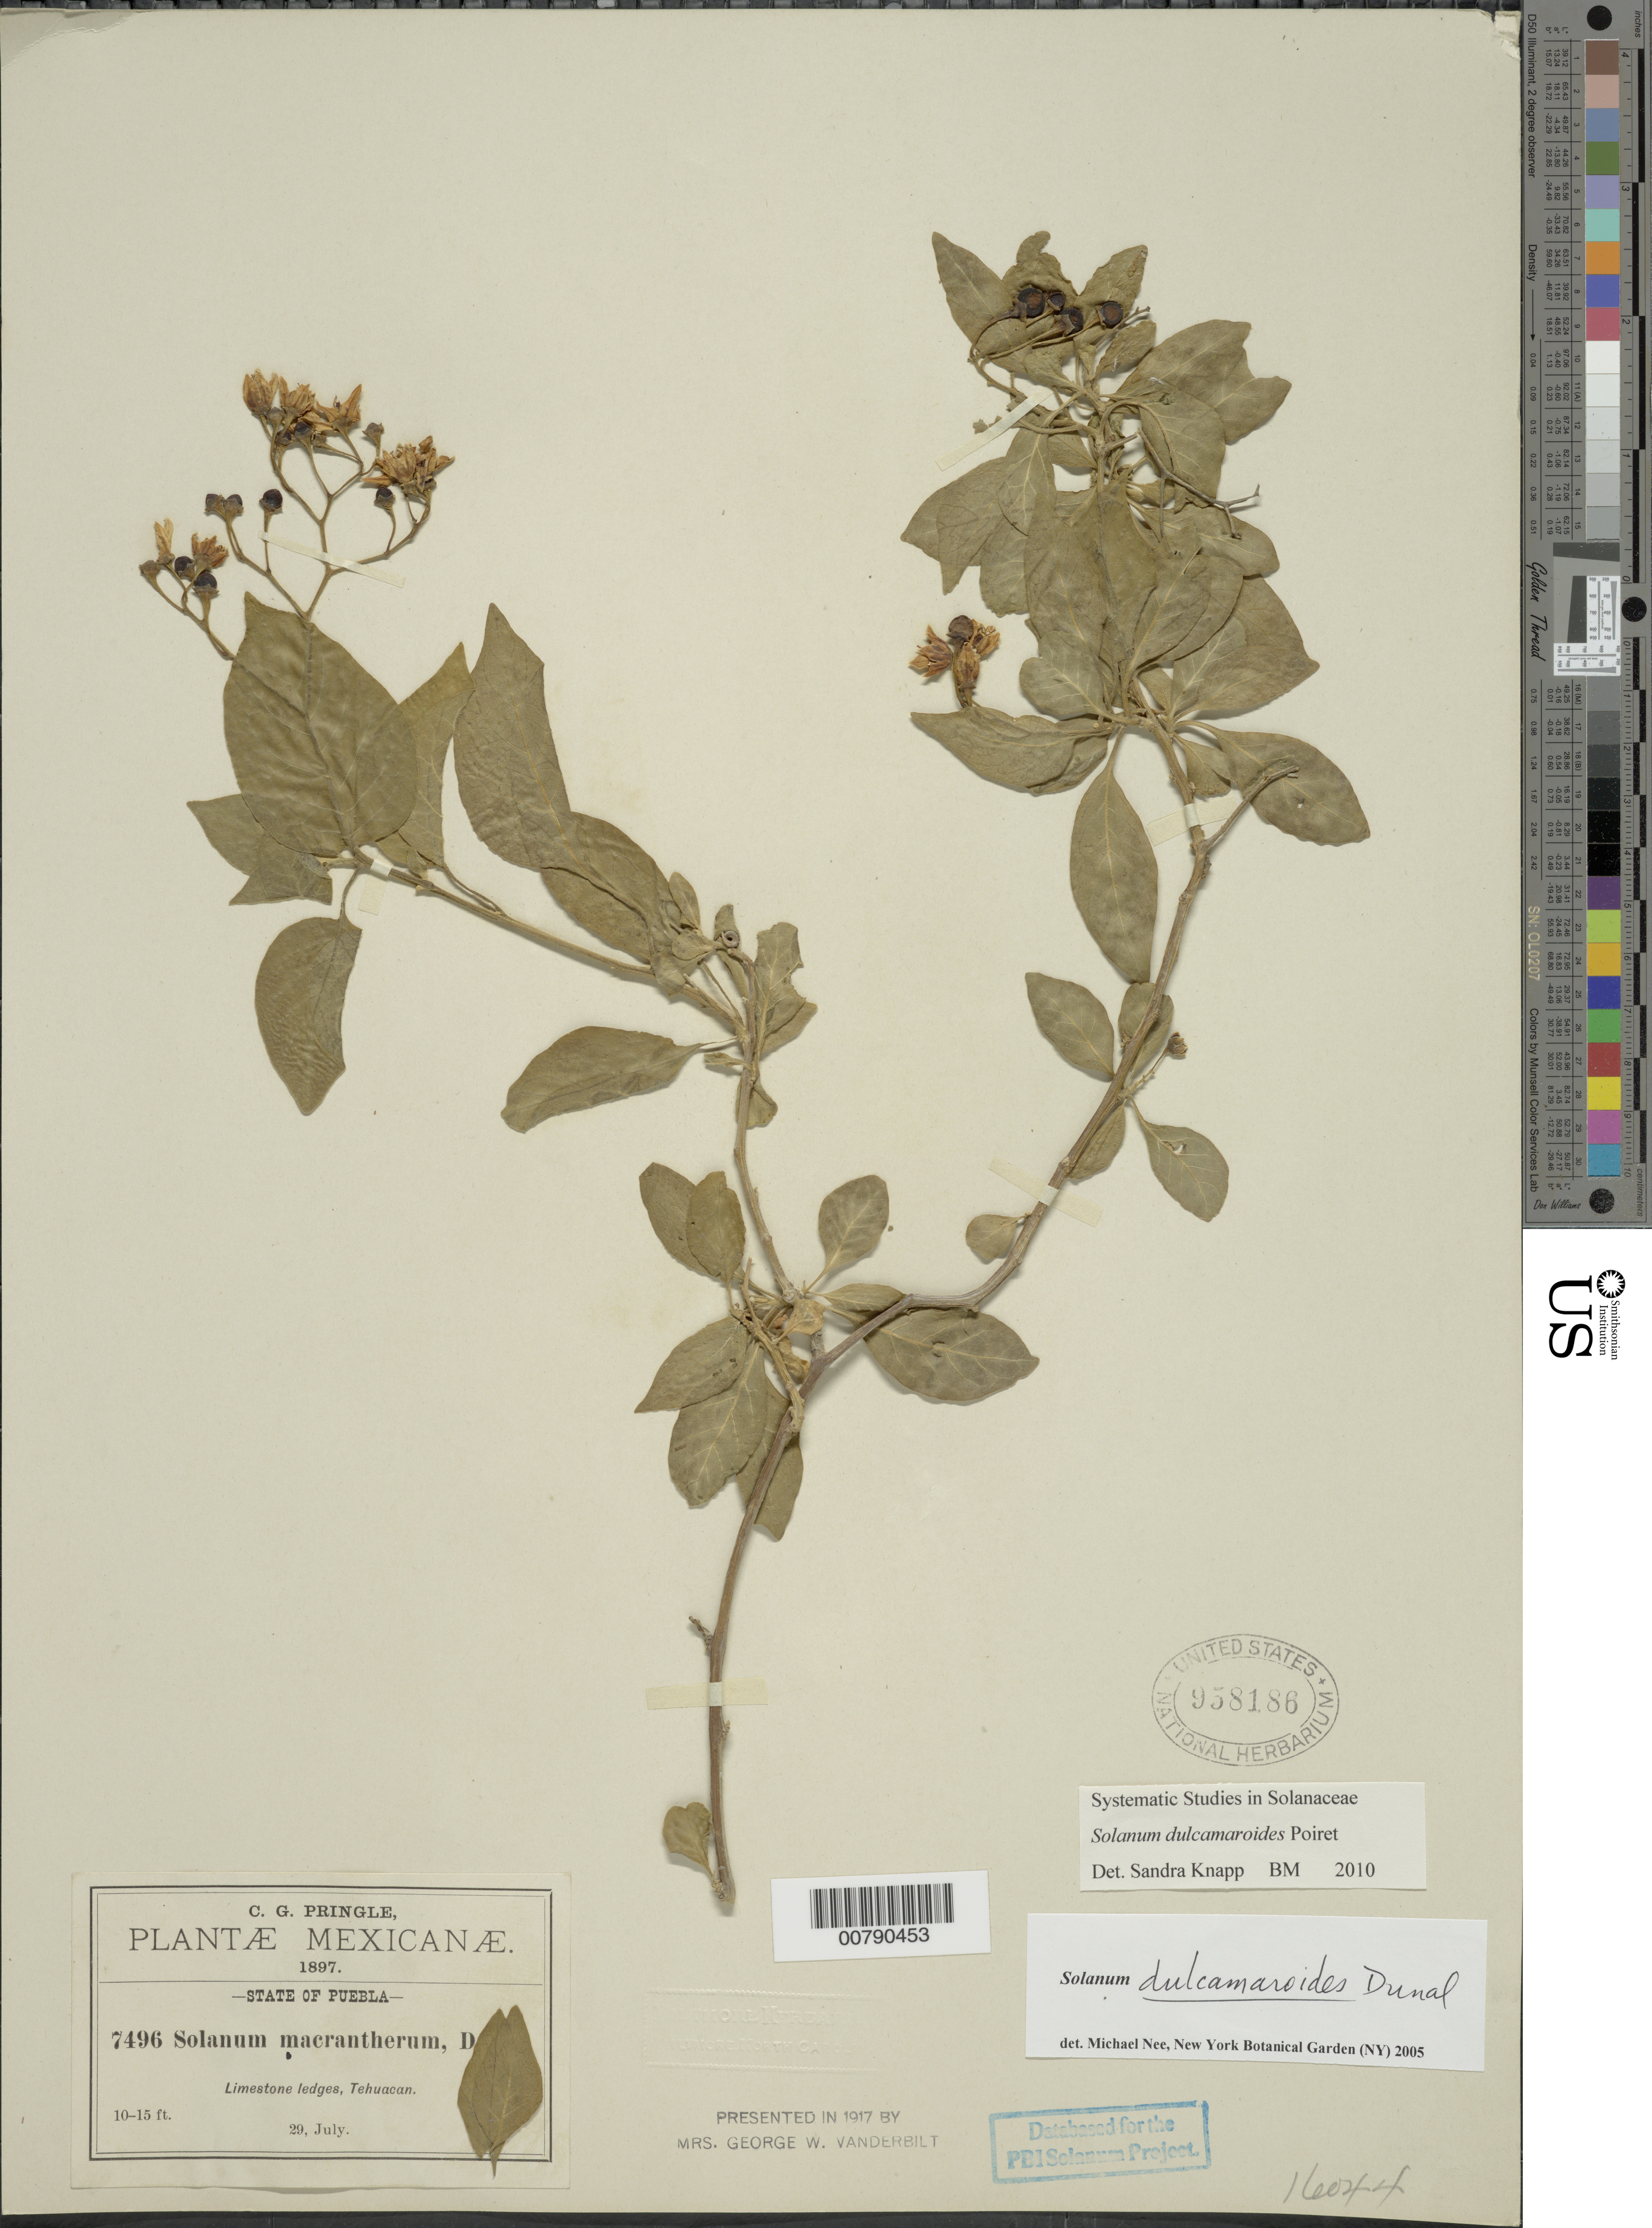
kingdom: Plantae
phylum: Tracheophyta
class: Magnoliopsida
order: Solanales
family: Solanaceae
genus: Solanum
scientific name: Solanum dulcamaroides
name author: Dunal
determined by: Knapp, S. D.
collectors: C. G. Pringle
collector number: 7496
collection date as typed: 29 Jul 1897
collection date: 1897-07-29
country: Mexico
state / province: Puebla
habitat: limestone ledges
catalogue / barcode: US 958186